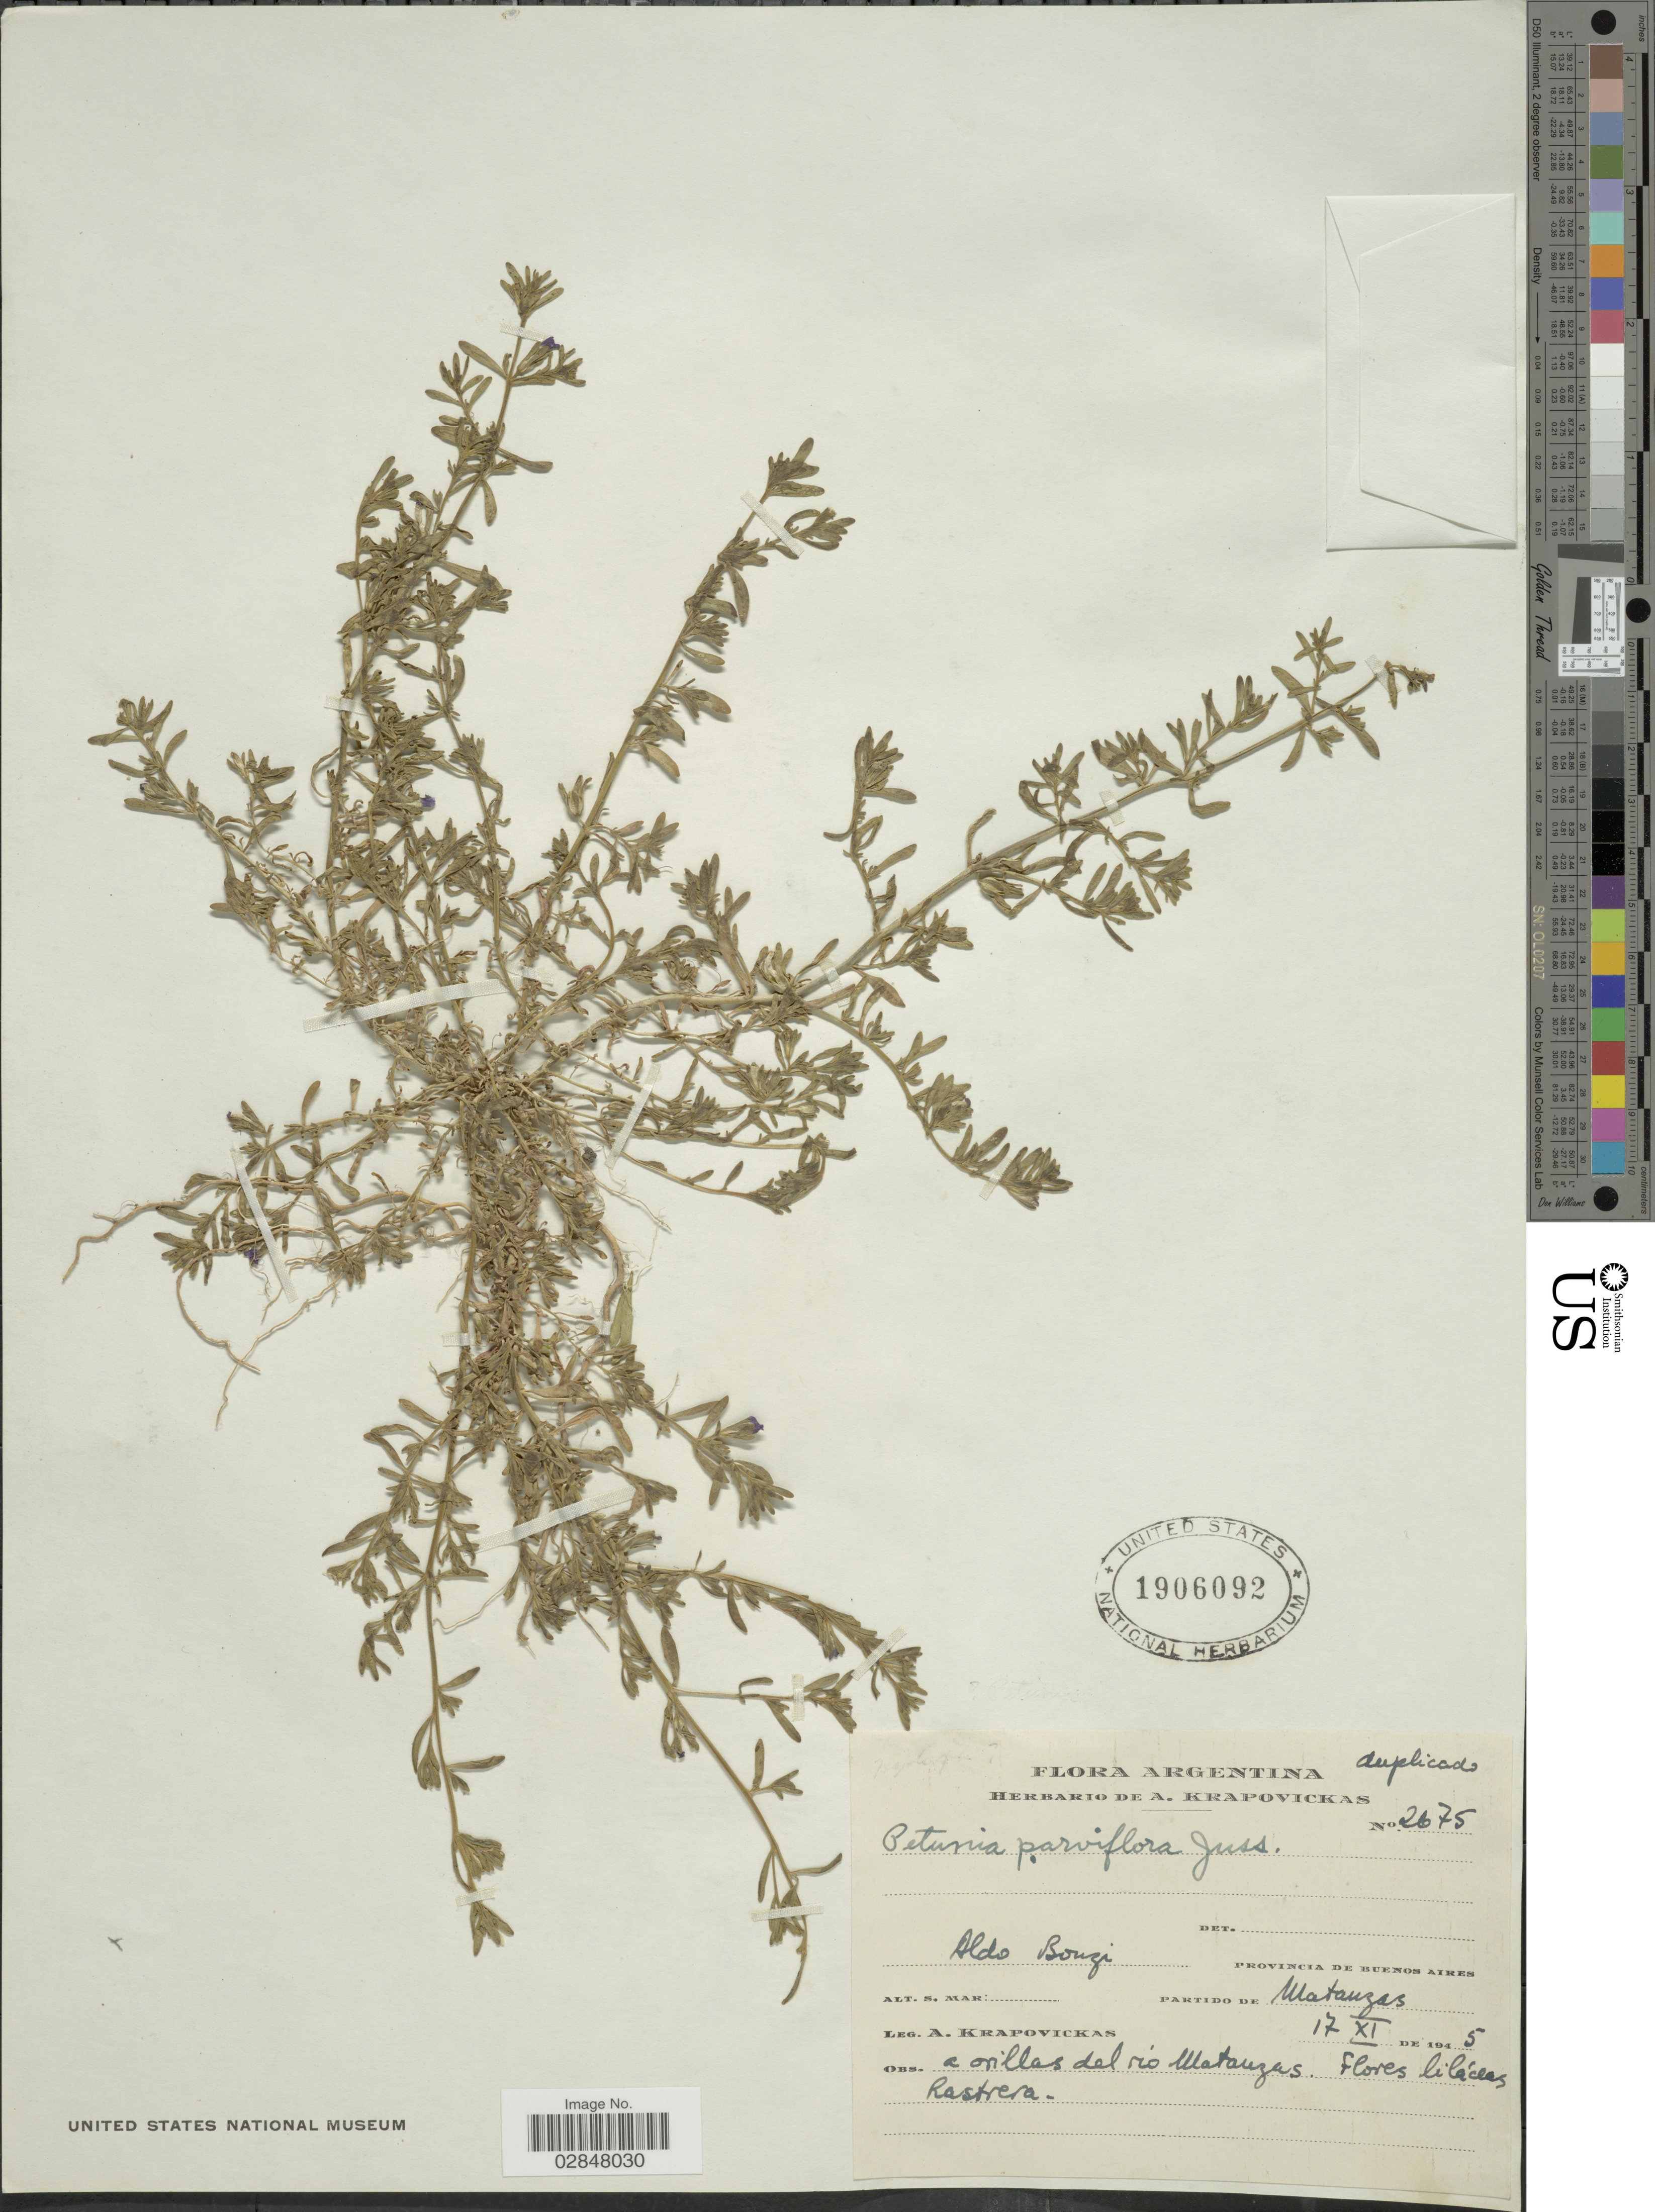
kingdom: Plantae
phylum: Tracheophyta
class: Magnoliopsida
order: Solanales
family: Solanaceae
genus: Petunia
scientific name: Petunia parviflora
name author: Juss.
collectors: A. Krapovickas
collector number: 2675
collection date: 1945-11-17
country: Argentina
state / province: Buenos Aires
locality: Aldo Bouzi, Partido de Matanzas.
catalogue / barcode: US 1906092